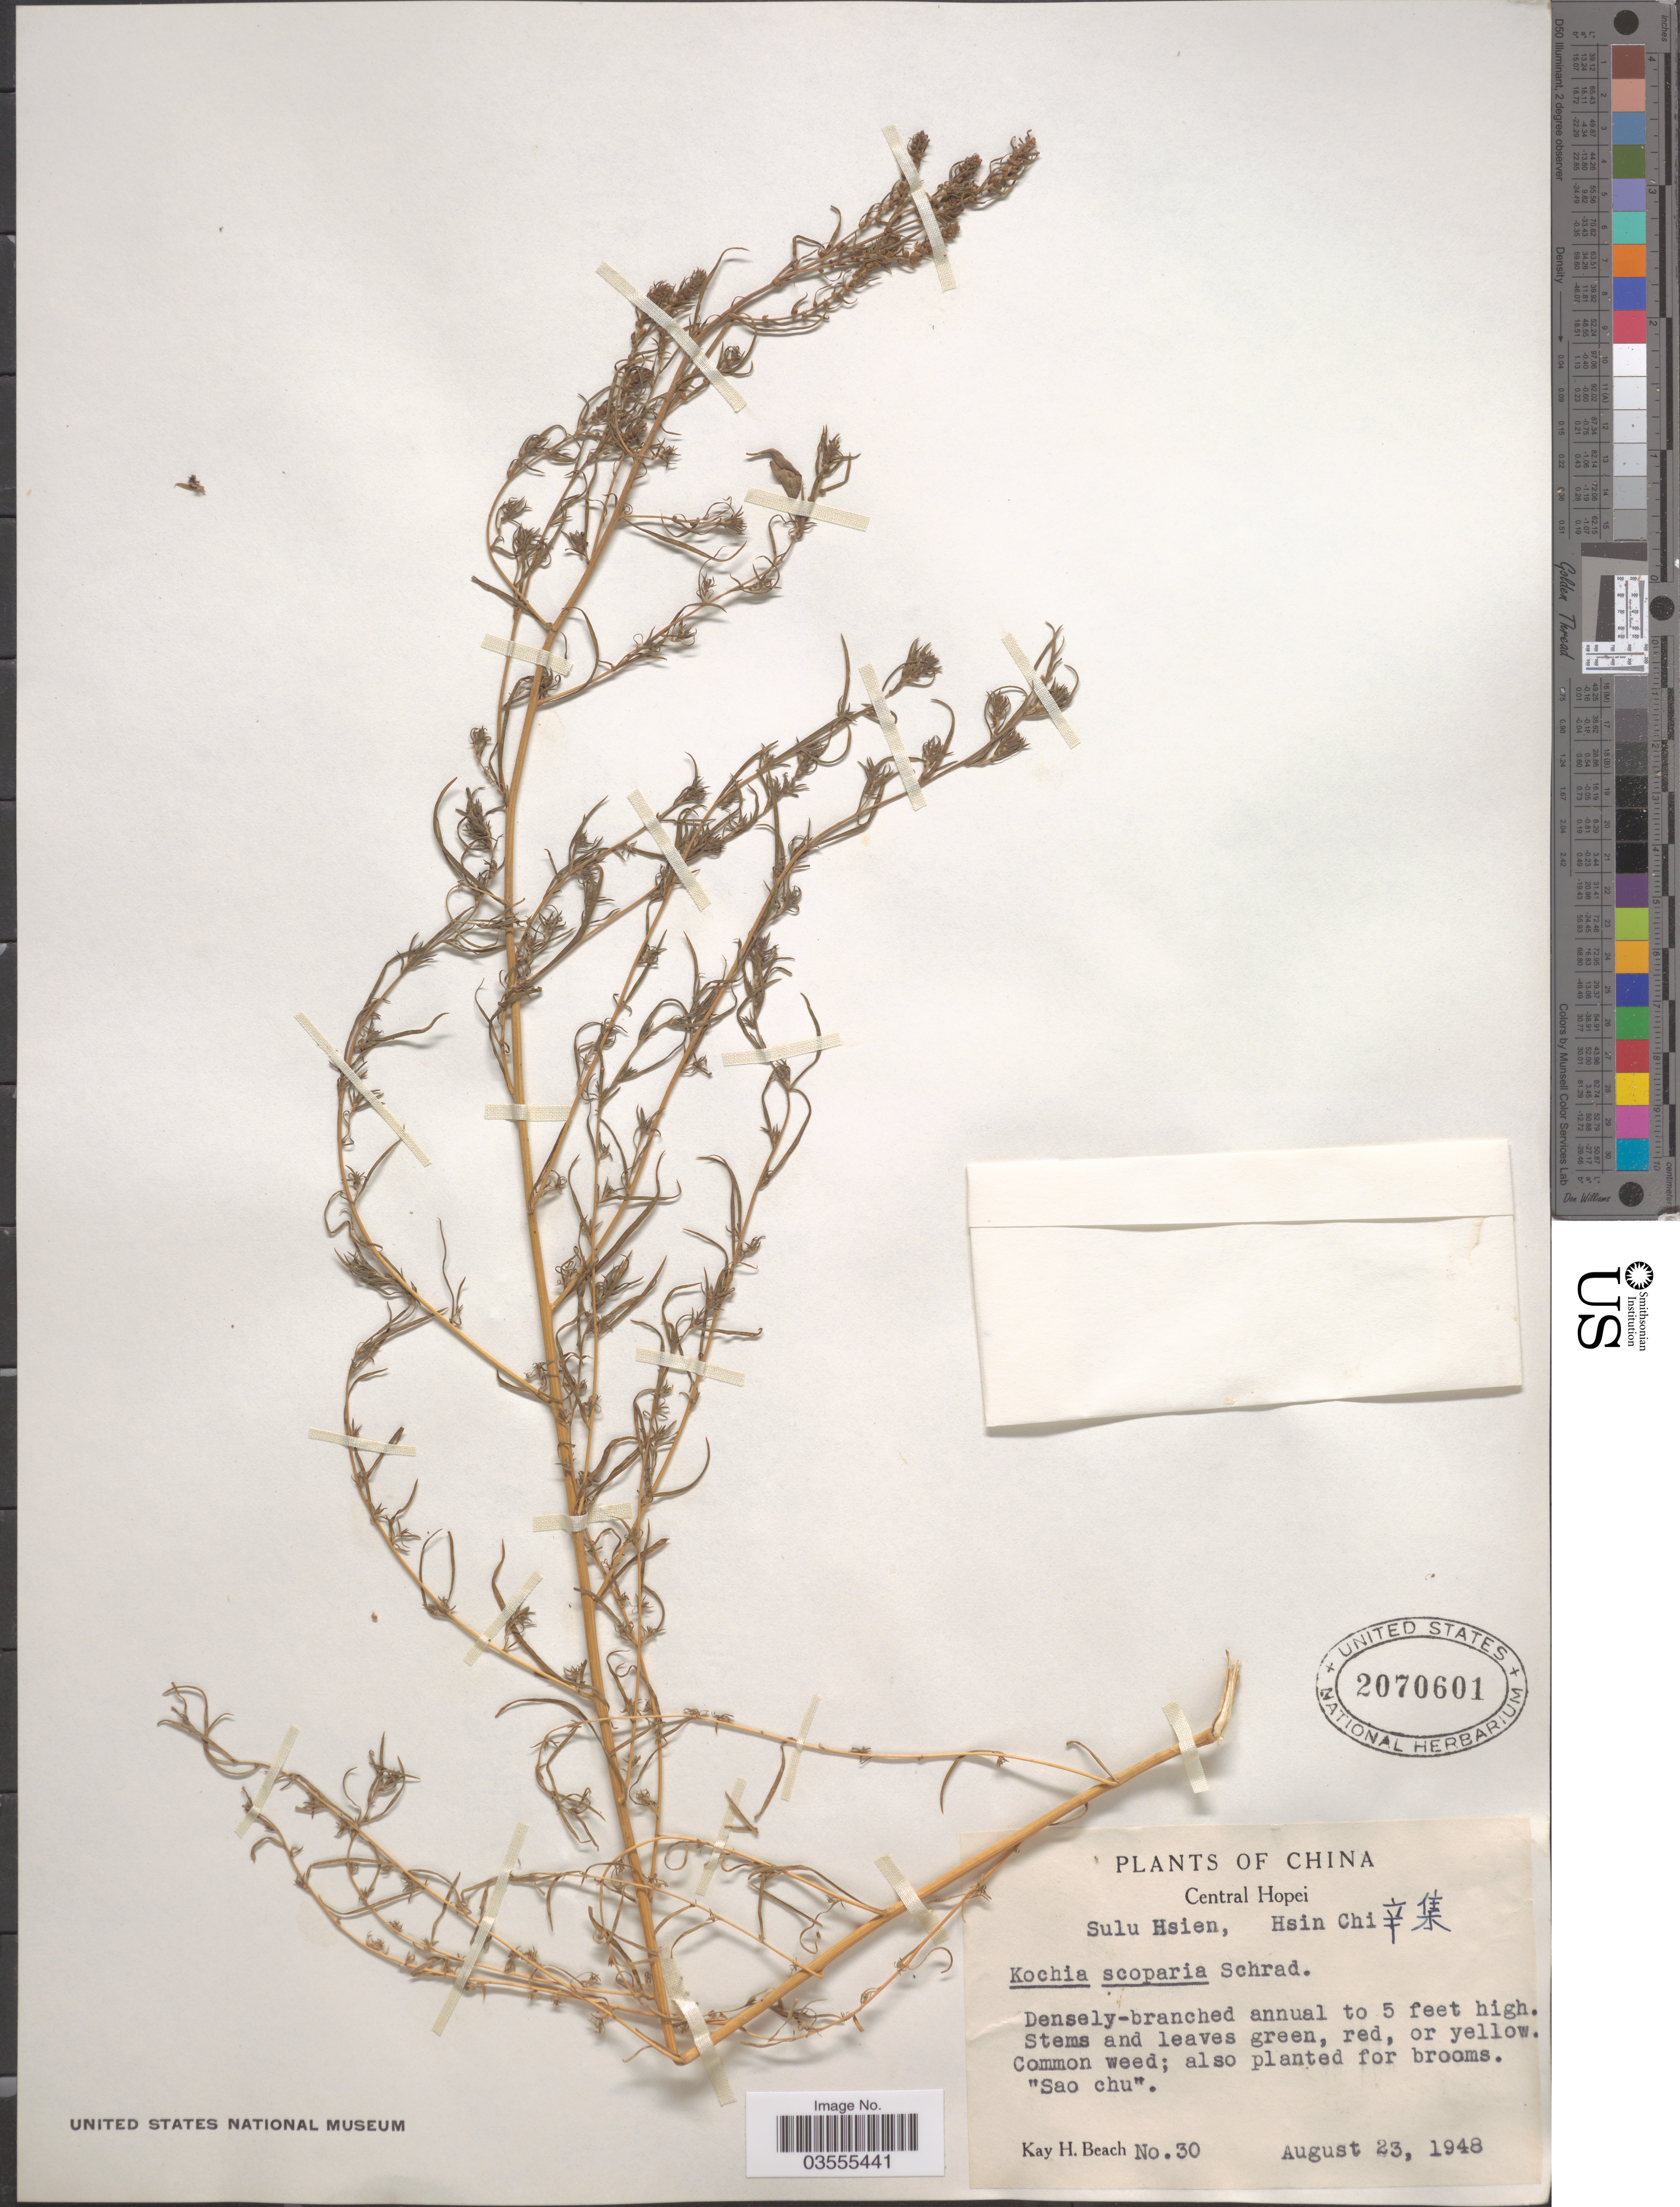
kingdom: Plantae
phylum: Tracheophyta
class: Magnoliopsida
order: Caryophyllales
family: Amaranthaceae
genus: Bassia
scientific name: Bassia scoparia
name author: (L.) Voss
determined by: U.S. National Herbarium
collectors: K. H. Beach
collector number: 30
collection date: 1948-08-23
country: China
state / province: Hebei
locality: Central Hopei. Sulu Hsien, Hsin Chi X.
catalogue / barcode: US 2070601